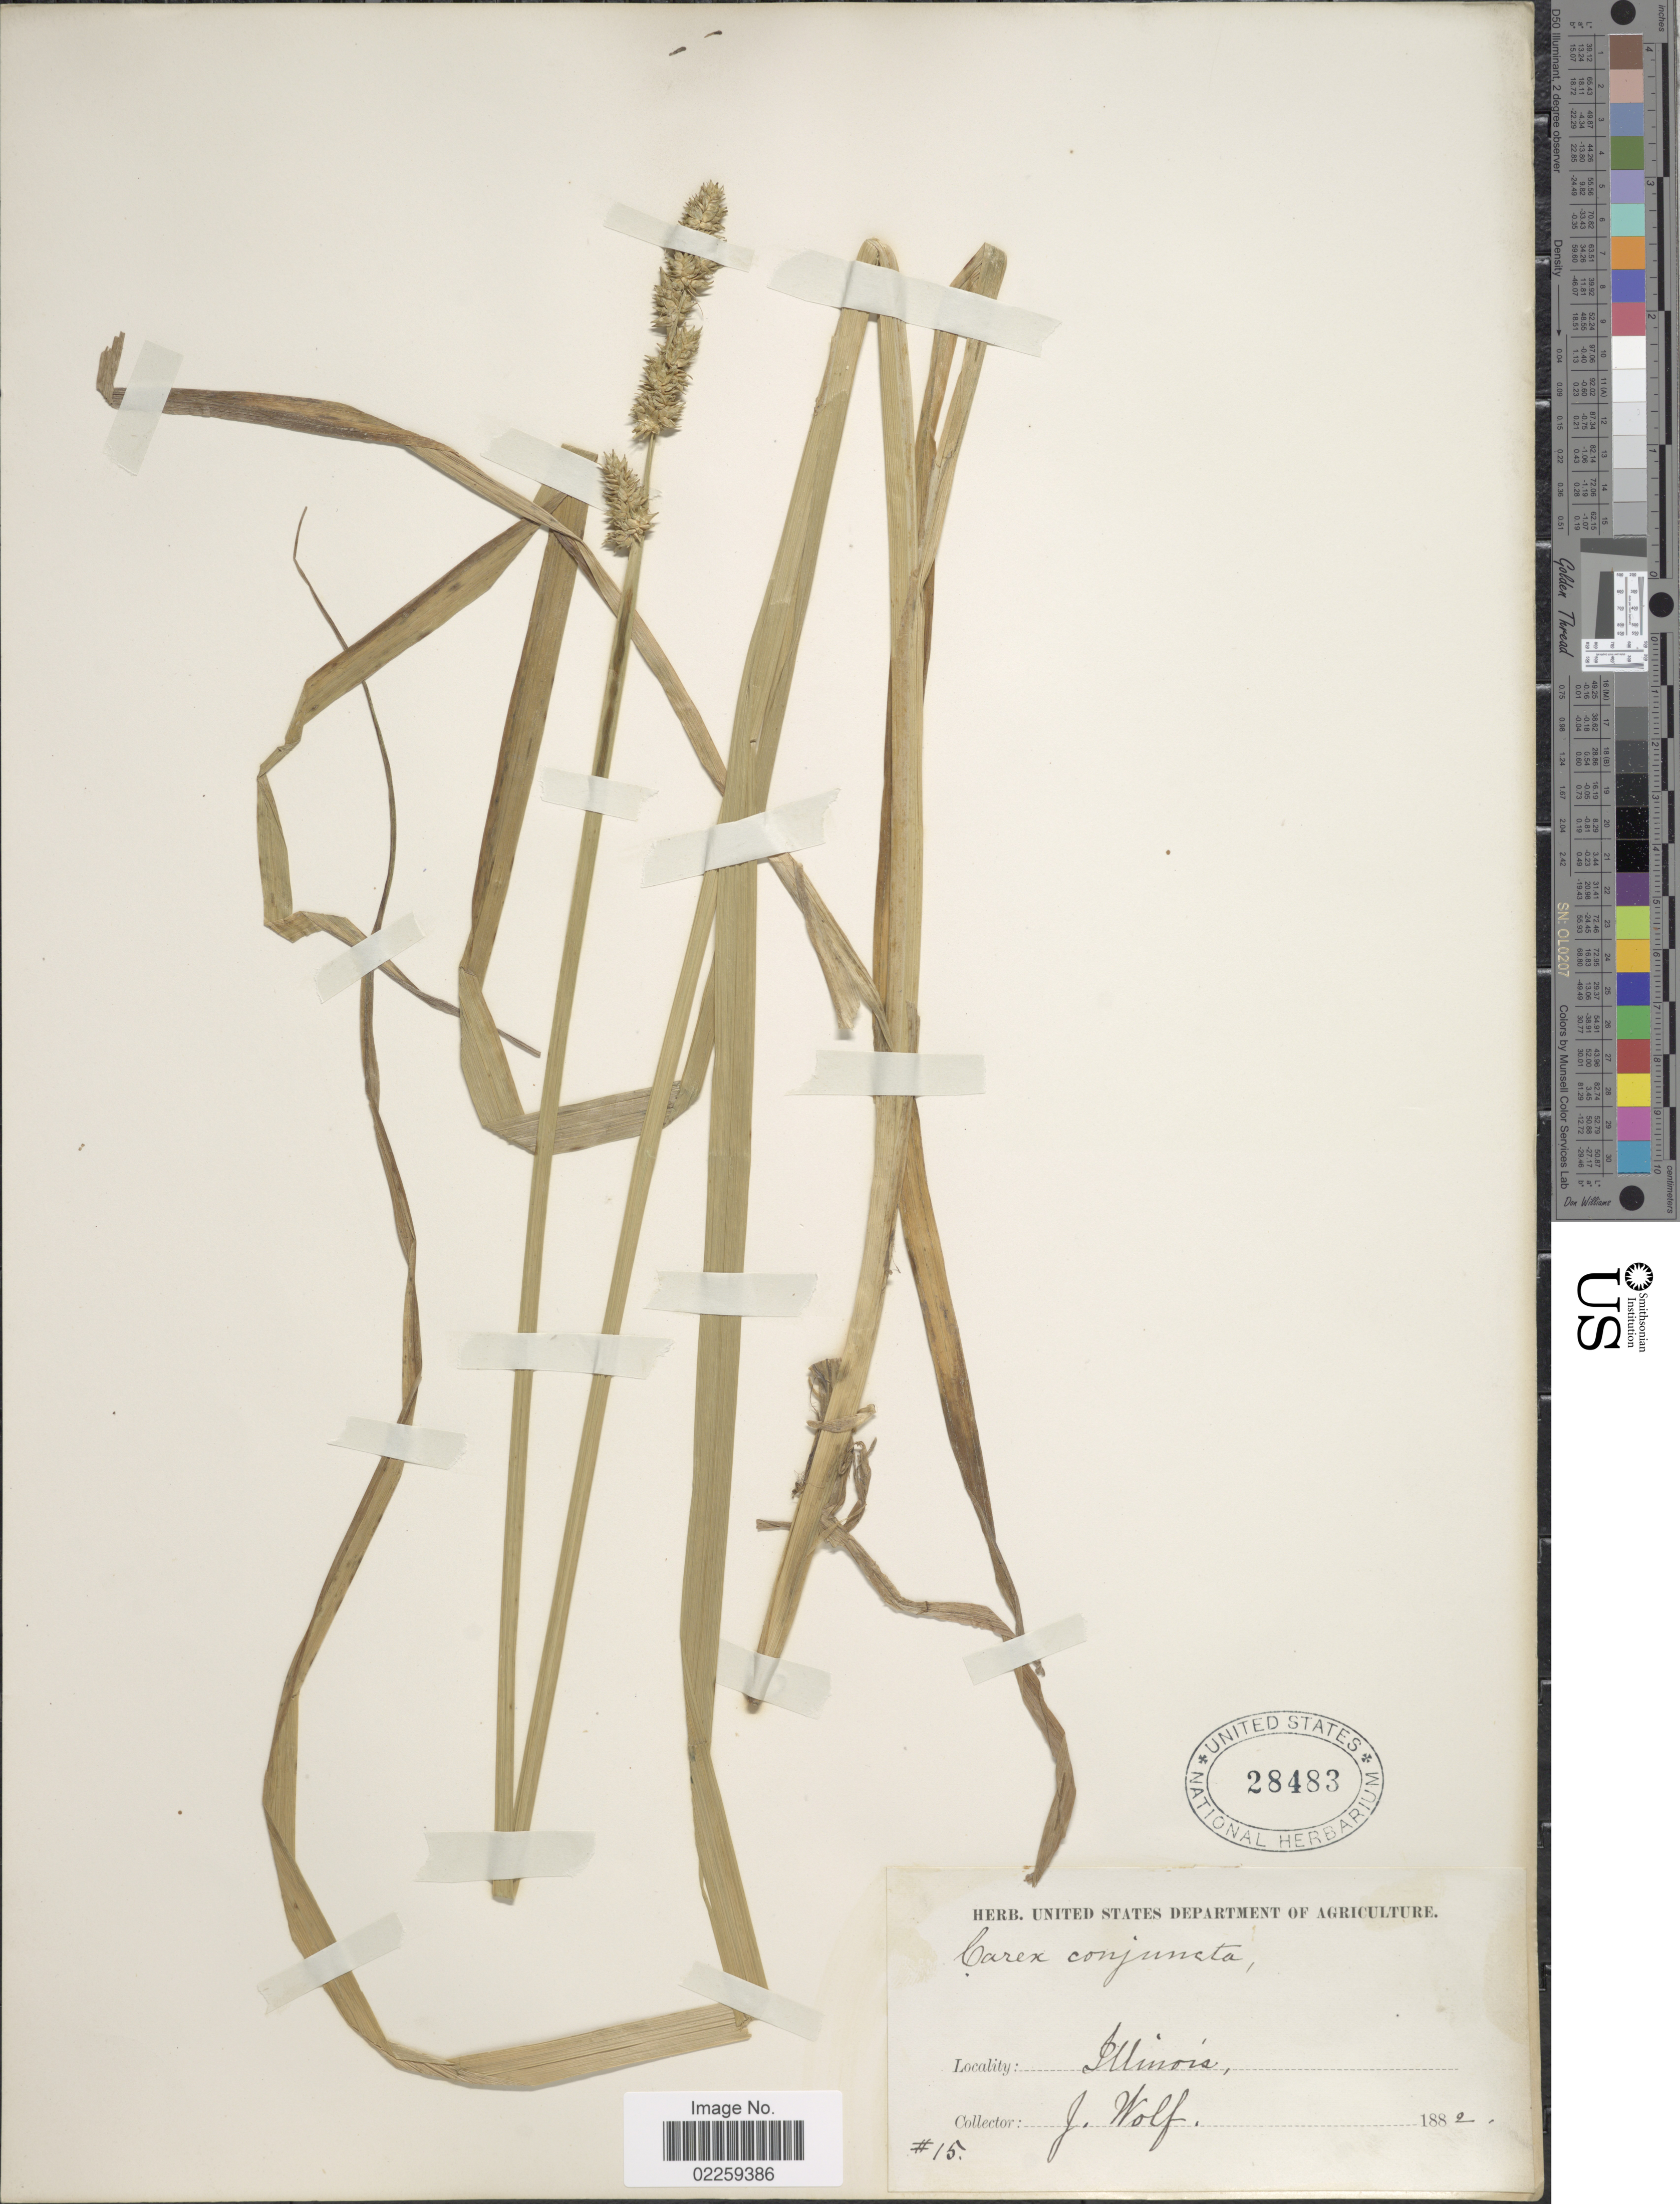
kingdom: Plantae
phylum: Tracheophyta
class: Liliopsida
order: Poales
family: Cyperaceae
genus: Carex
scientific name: Carex conjuncta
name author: Boott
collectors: J. Wolf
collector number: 15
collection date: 1882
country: United States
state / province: Illinois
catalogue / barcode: US 28483